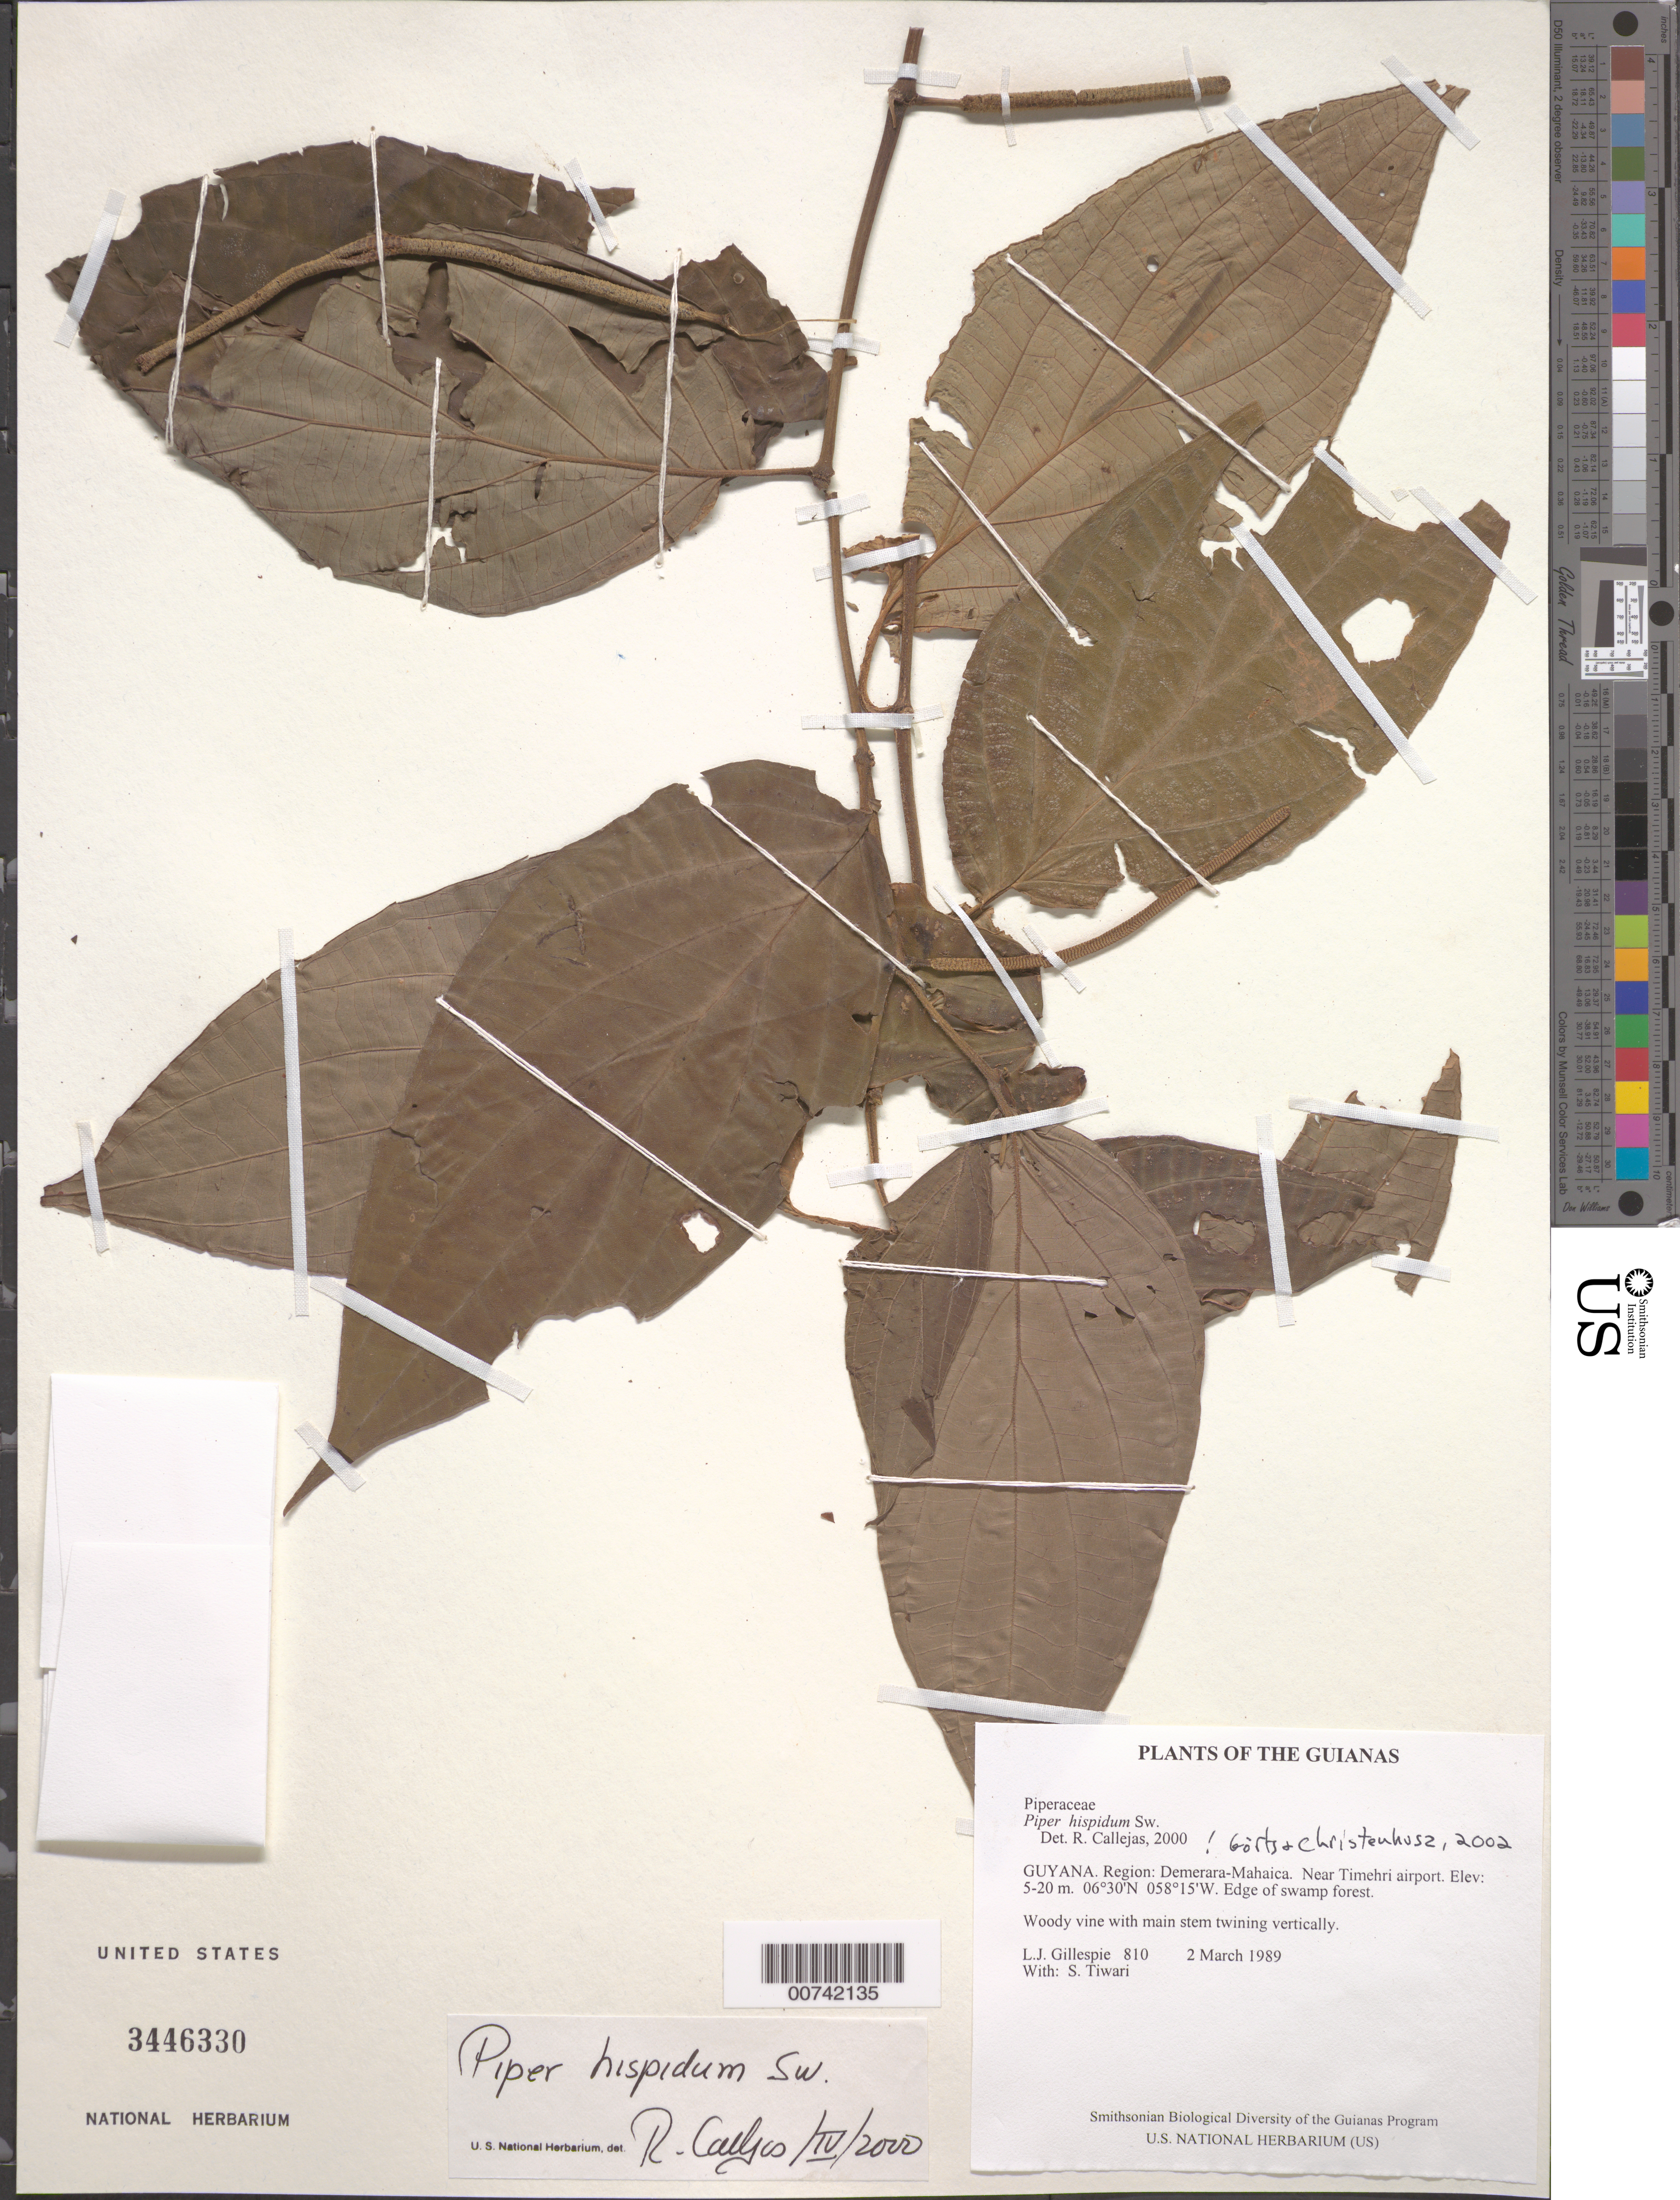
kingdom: Plantae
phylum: Tracheophyta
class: Magnoliopsida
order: Piperales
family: Piperaceae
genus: Piper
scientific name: Piper hispidum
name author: Sw.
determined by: Görts-van Rijn, A. R.; Christenhusz, M. J.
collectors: L. J. Gillespie & S. Tiwari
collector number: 810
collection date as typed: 2 March 1989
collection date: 1989-03-02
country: Guyana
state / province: Demerara-Mahaica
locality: Near Timehri airport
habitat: Edge of swamp forest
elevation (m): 5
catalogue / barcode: US 3446330